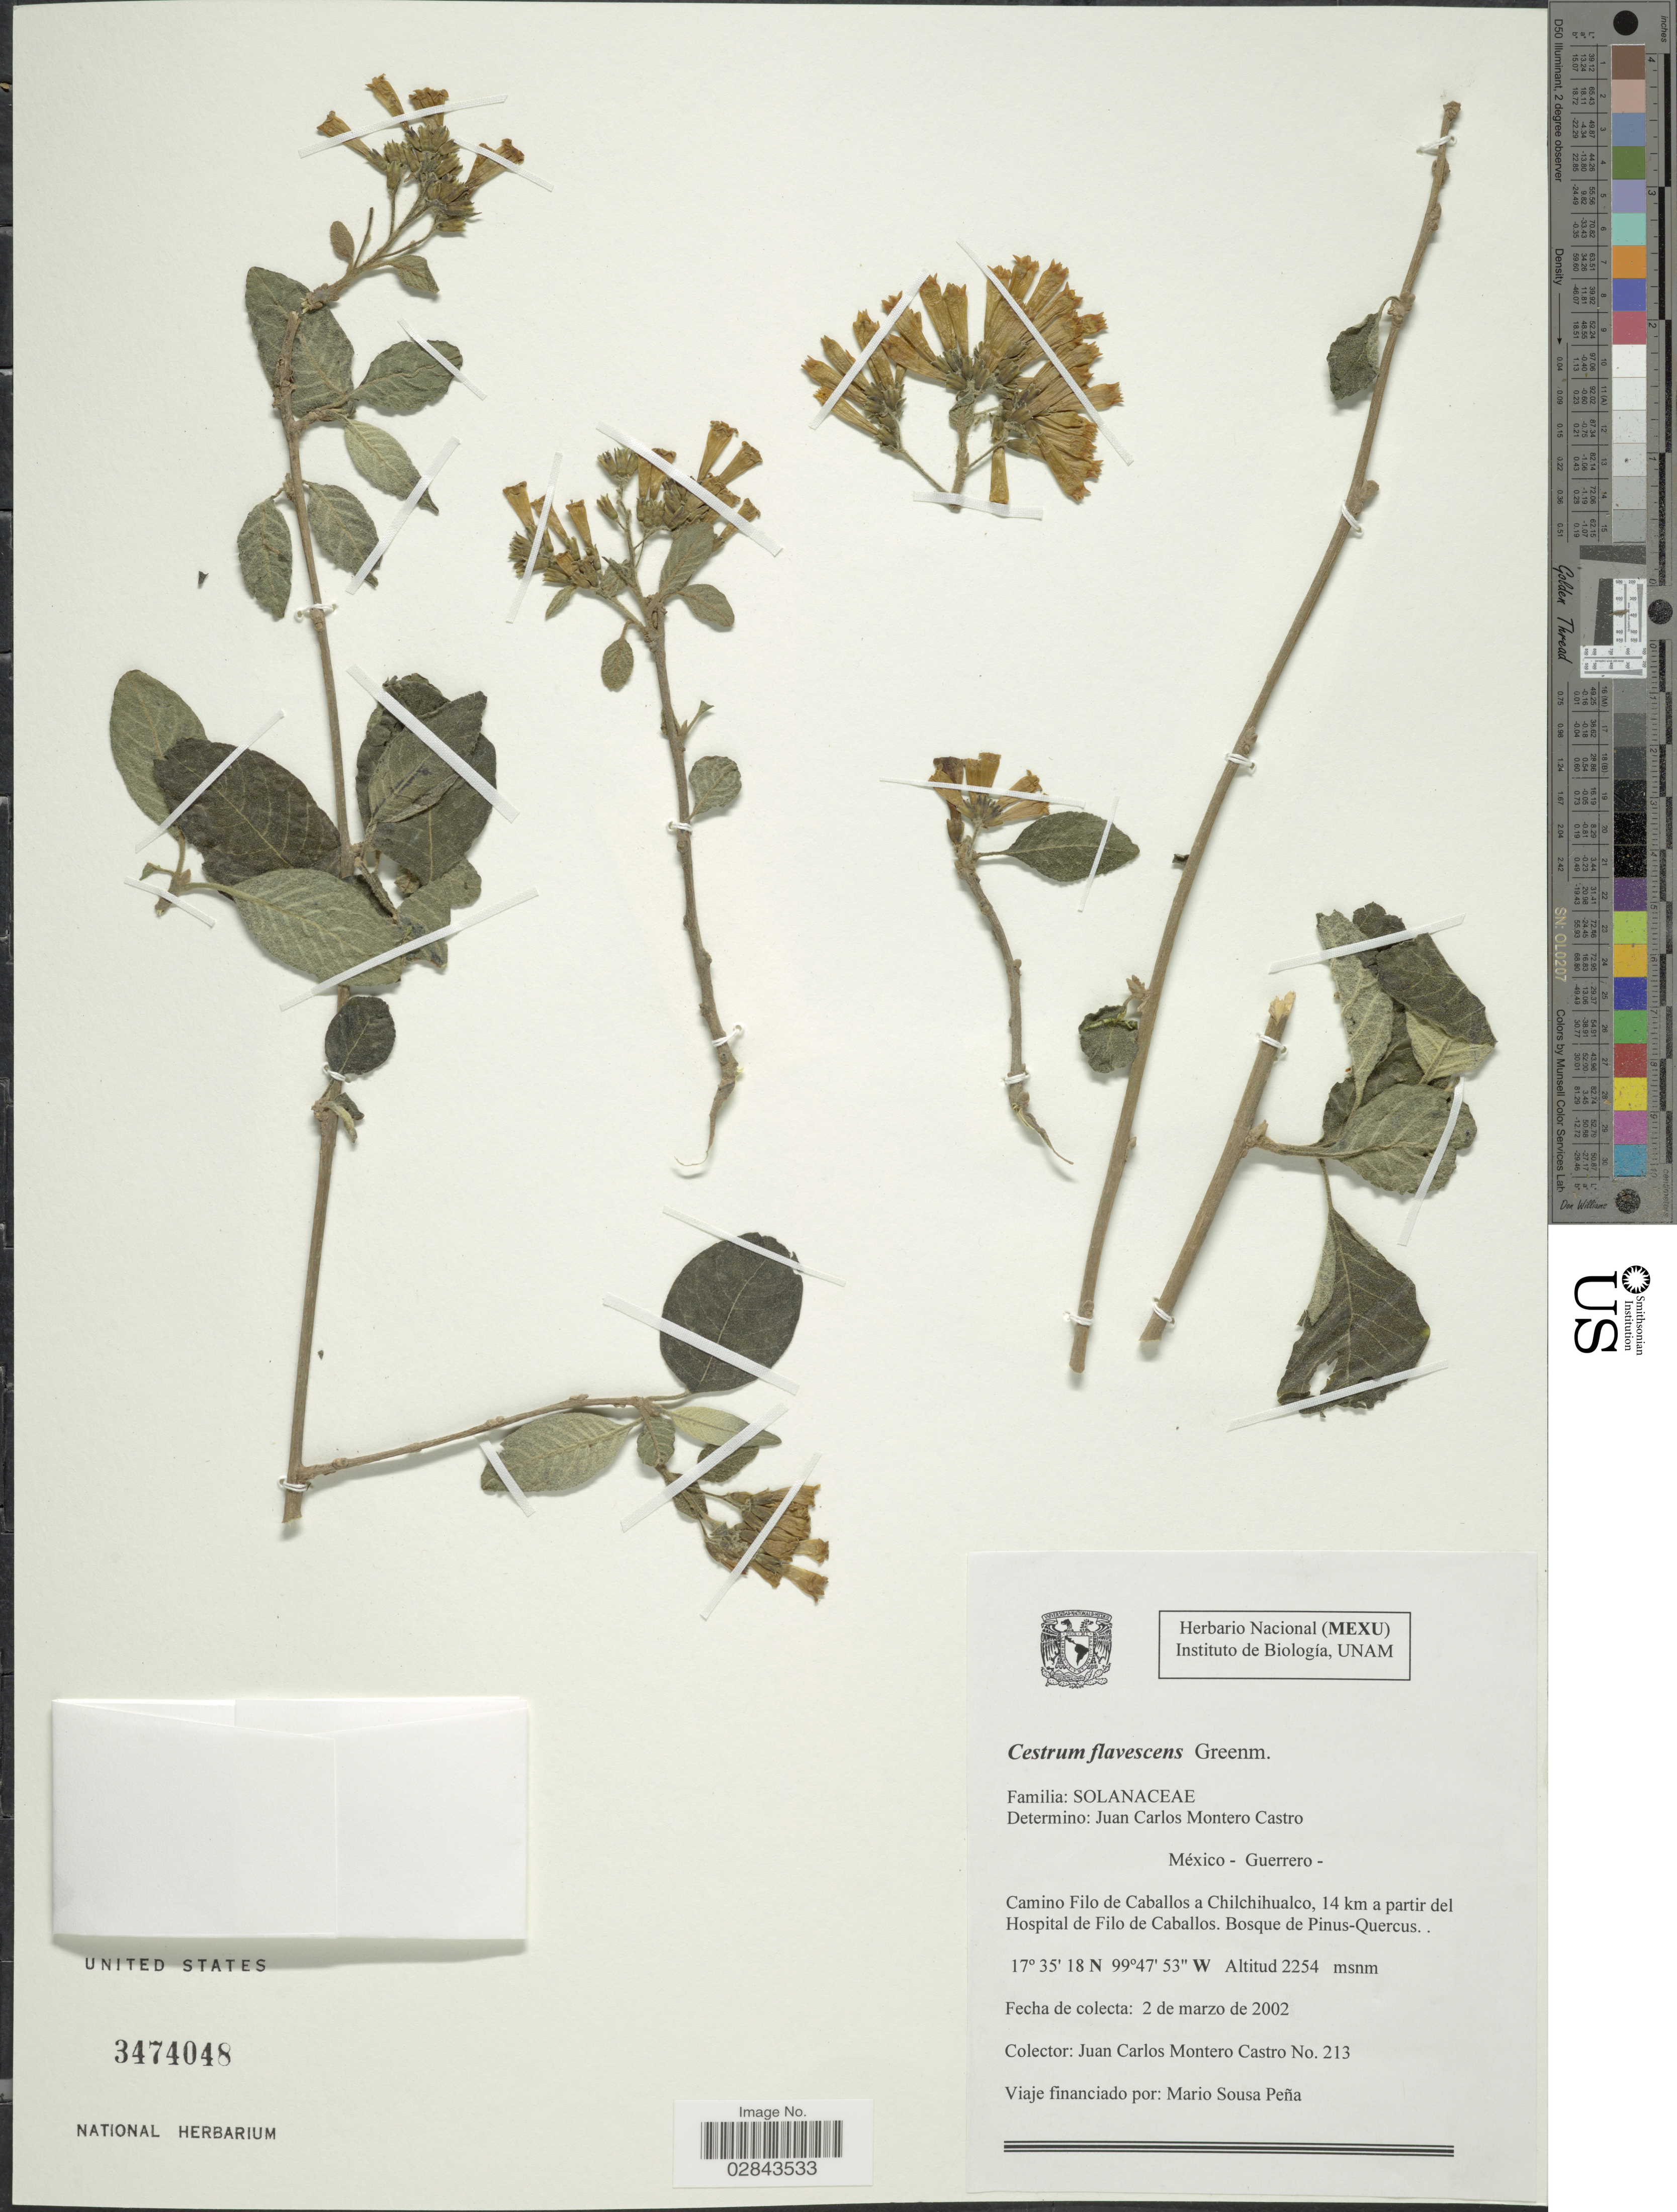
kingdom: Plantae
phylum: Tracheophyta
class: Magnoliopsida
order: Solanales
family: Solanaceae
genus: Cestrum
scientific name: Cestrum flavescens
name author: Greenm.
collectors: J. Montero-Castro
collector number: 213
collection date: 2002-03-02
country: Mexico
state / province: Guerrero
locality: Camino Filo de Caballos Chilchihualco, 14 km a partir del Hospital de Filo de Caballos.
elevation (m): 2254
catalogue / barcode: US 3474048